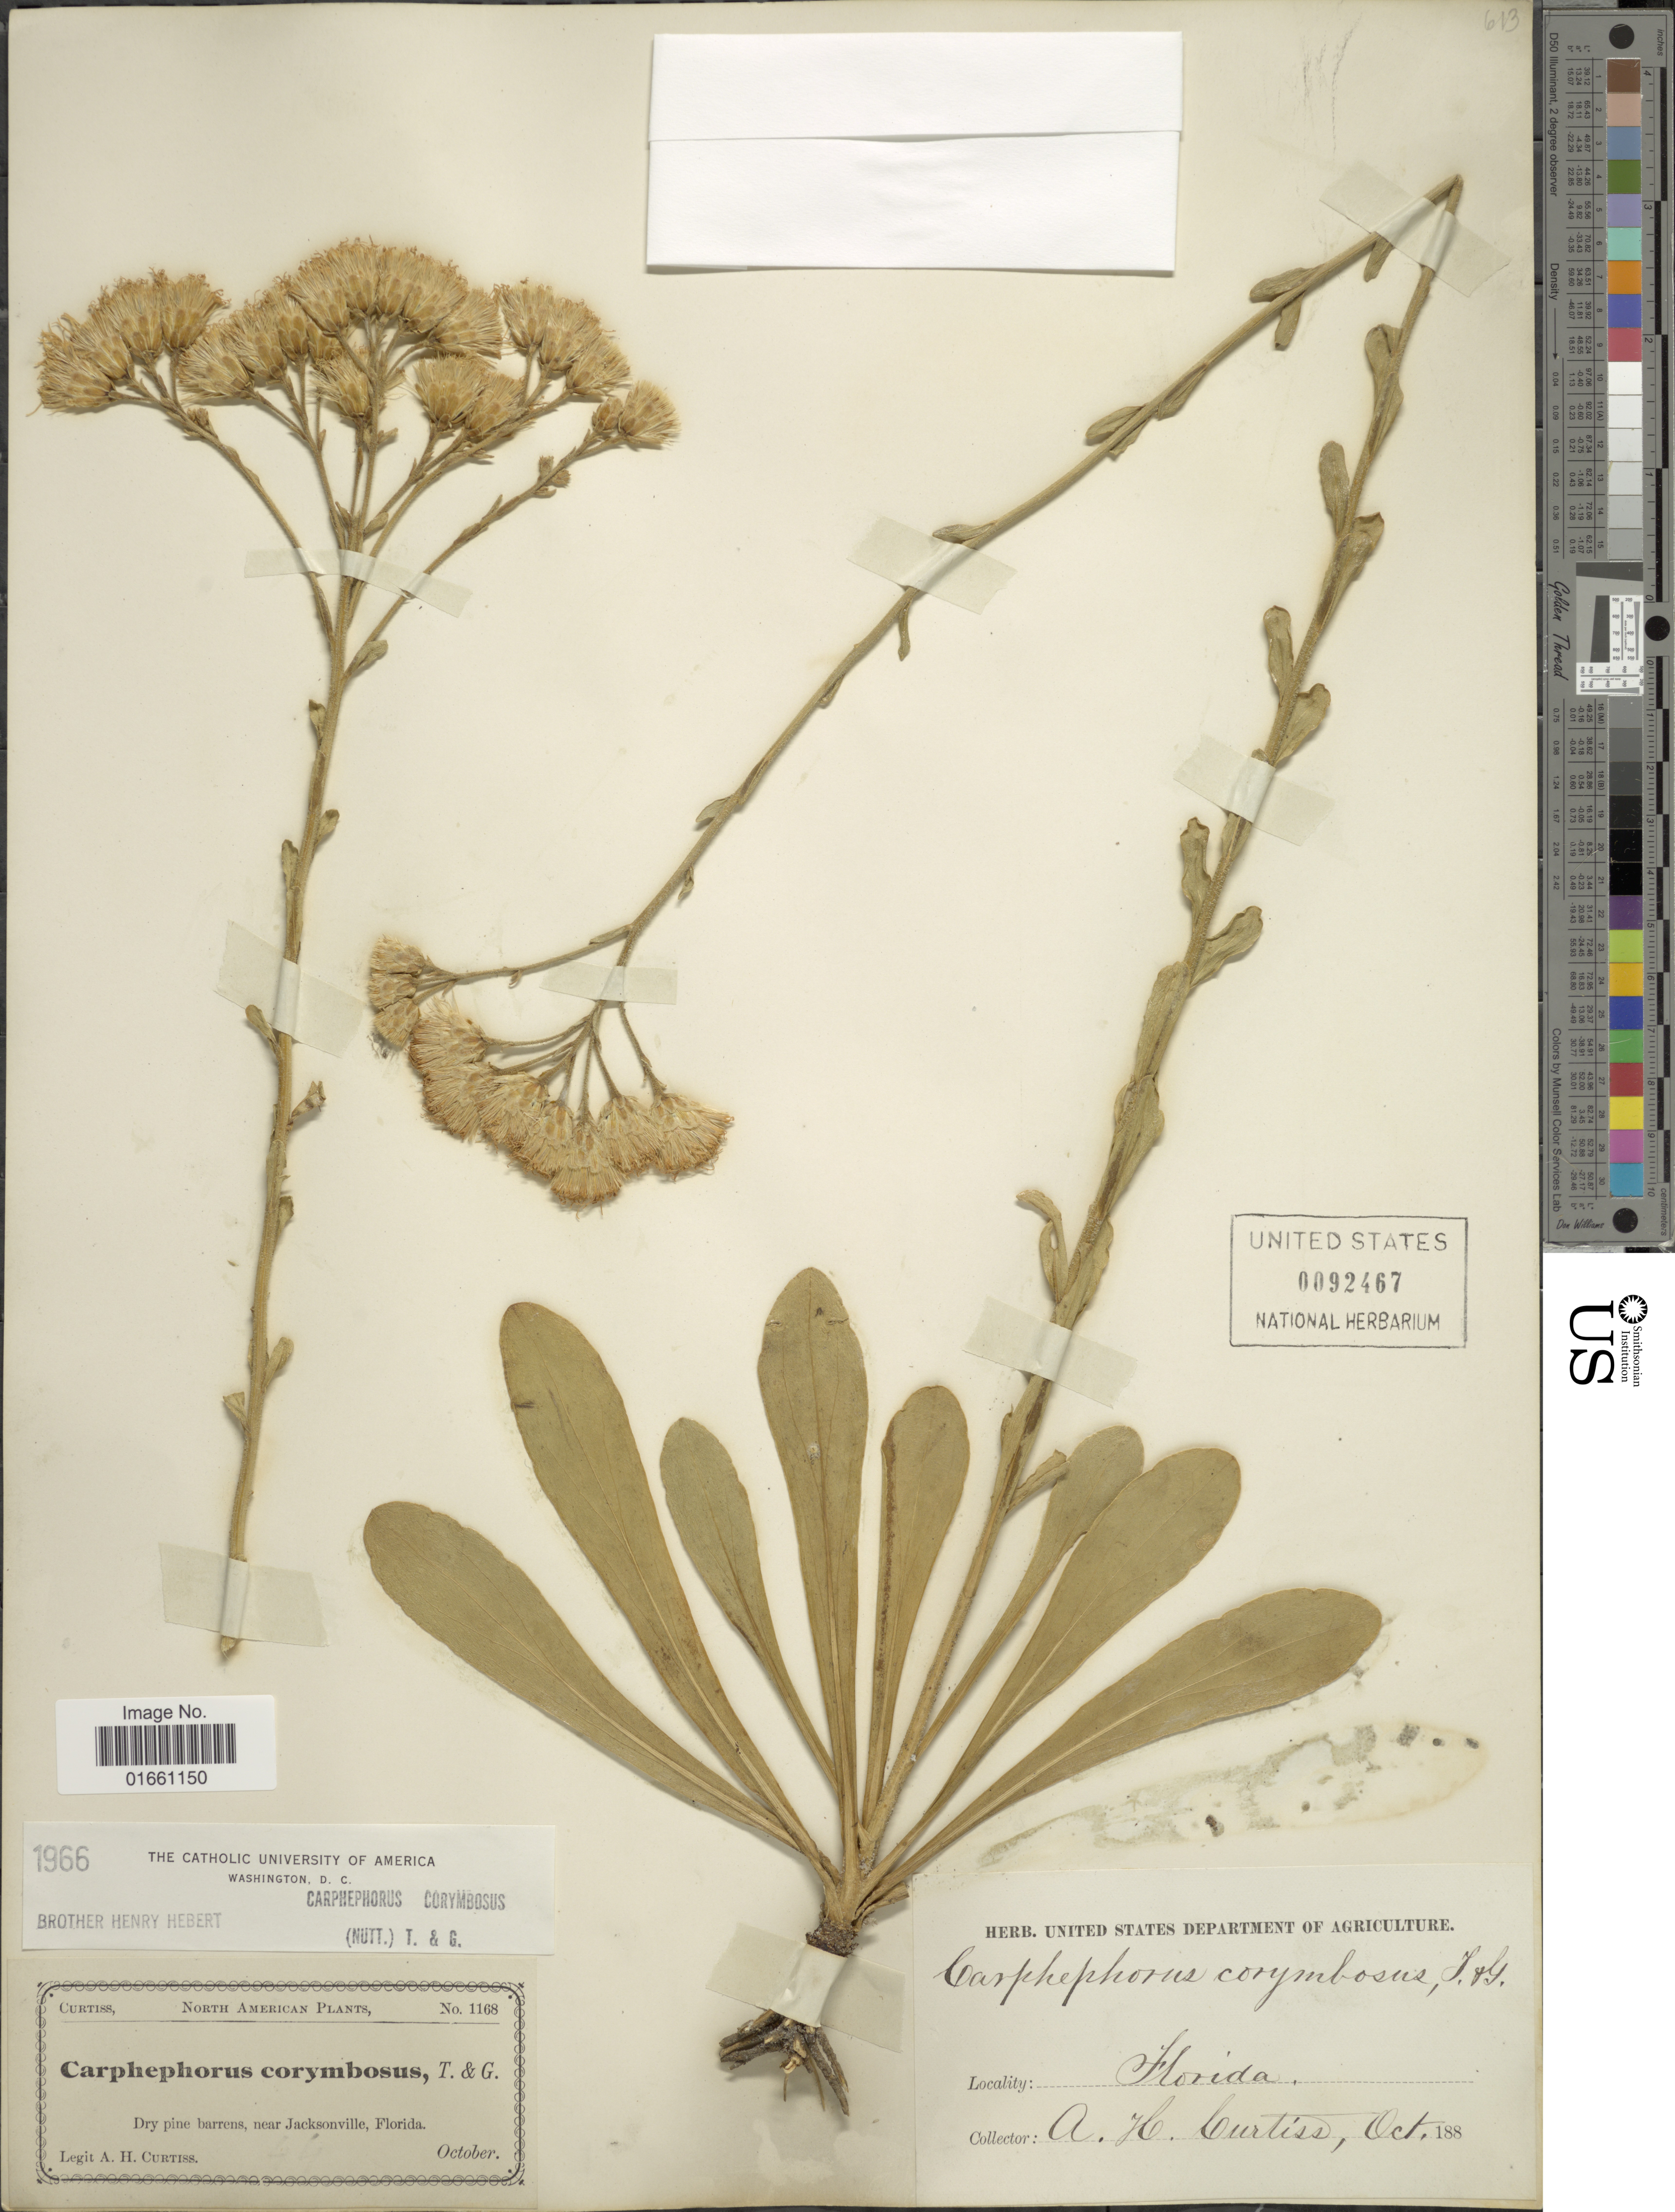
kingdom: Plantae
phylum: Tracheophyta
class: Magnoliopsida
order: Asterales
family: Asteraceae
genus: Carphephorus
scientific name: Carphephorus corymbosus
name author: (Nutt.) Torr. & A. Gray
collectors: A. H. Curtiss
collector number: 1168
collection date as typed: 188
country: United States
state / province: Florida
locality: Dry Pines Barrens, near Jacksonville.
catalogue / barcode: US 92467